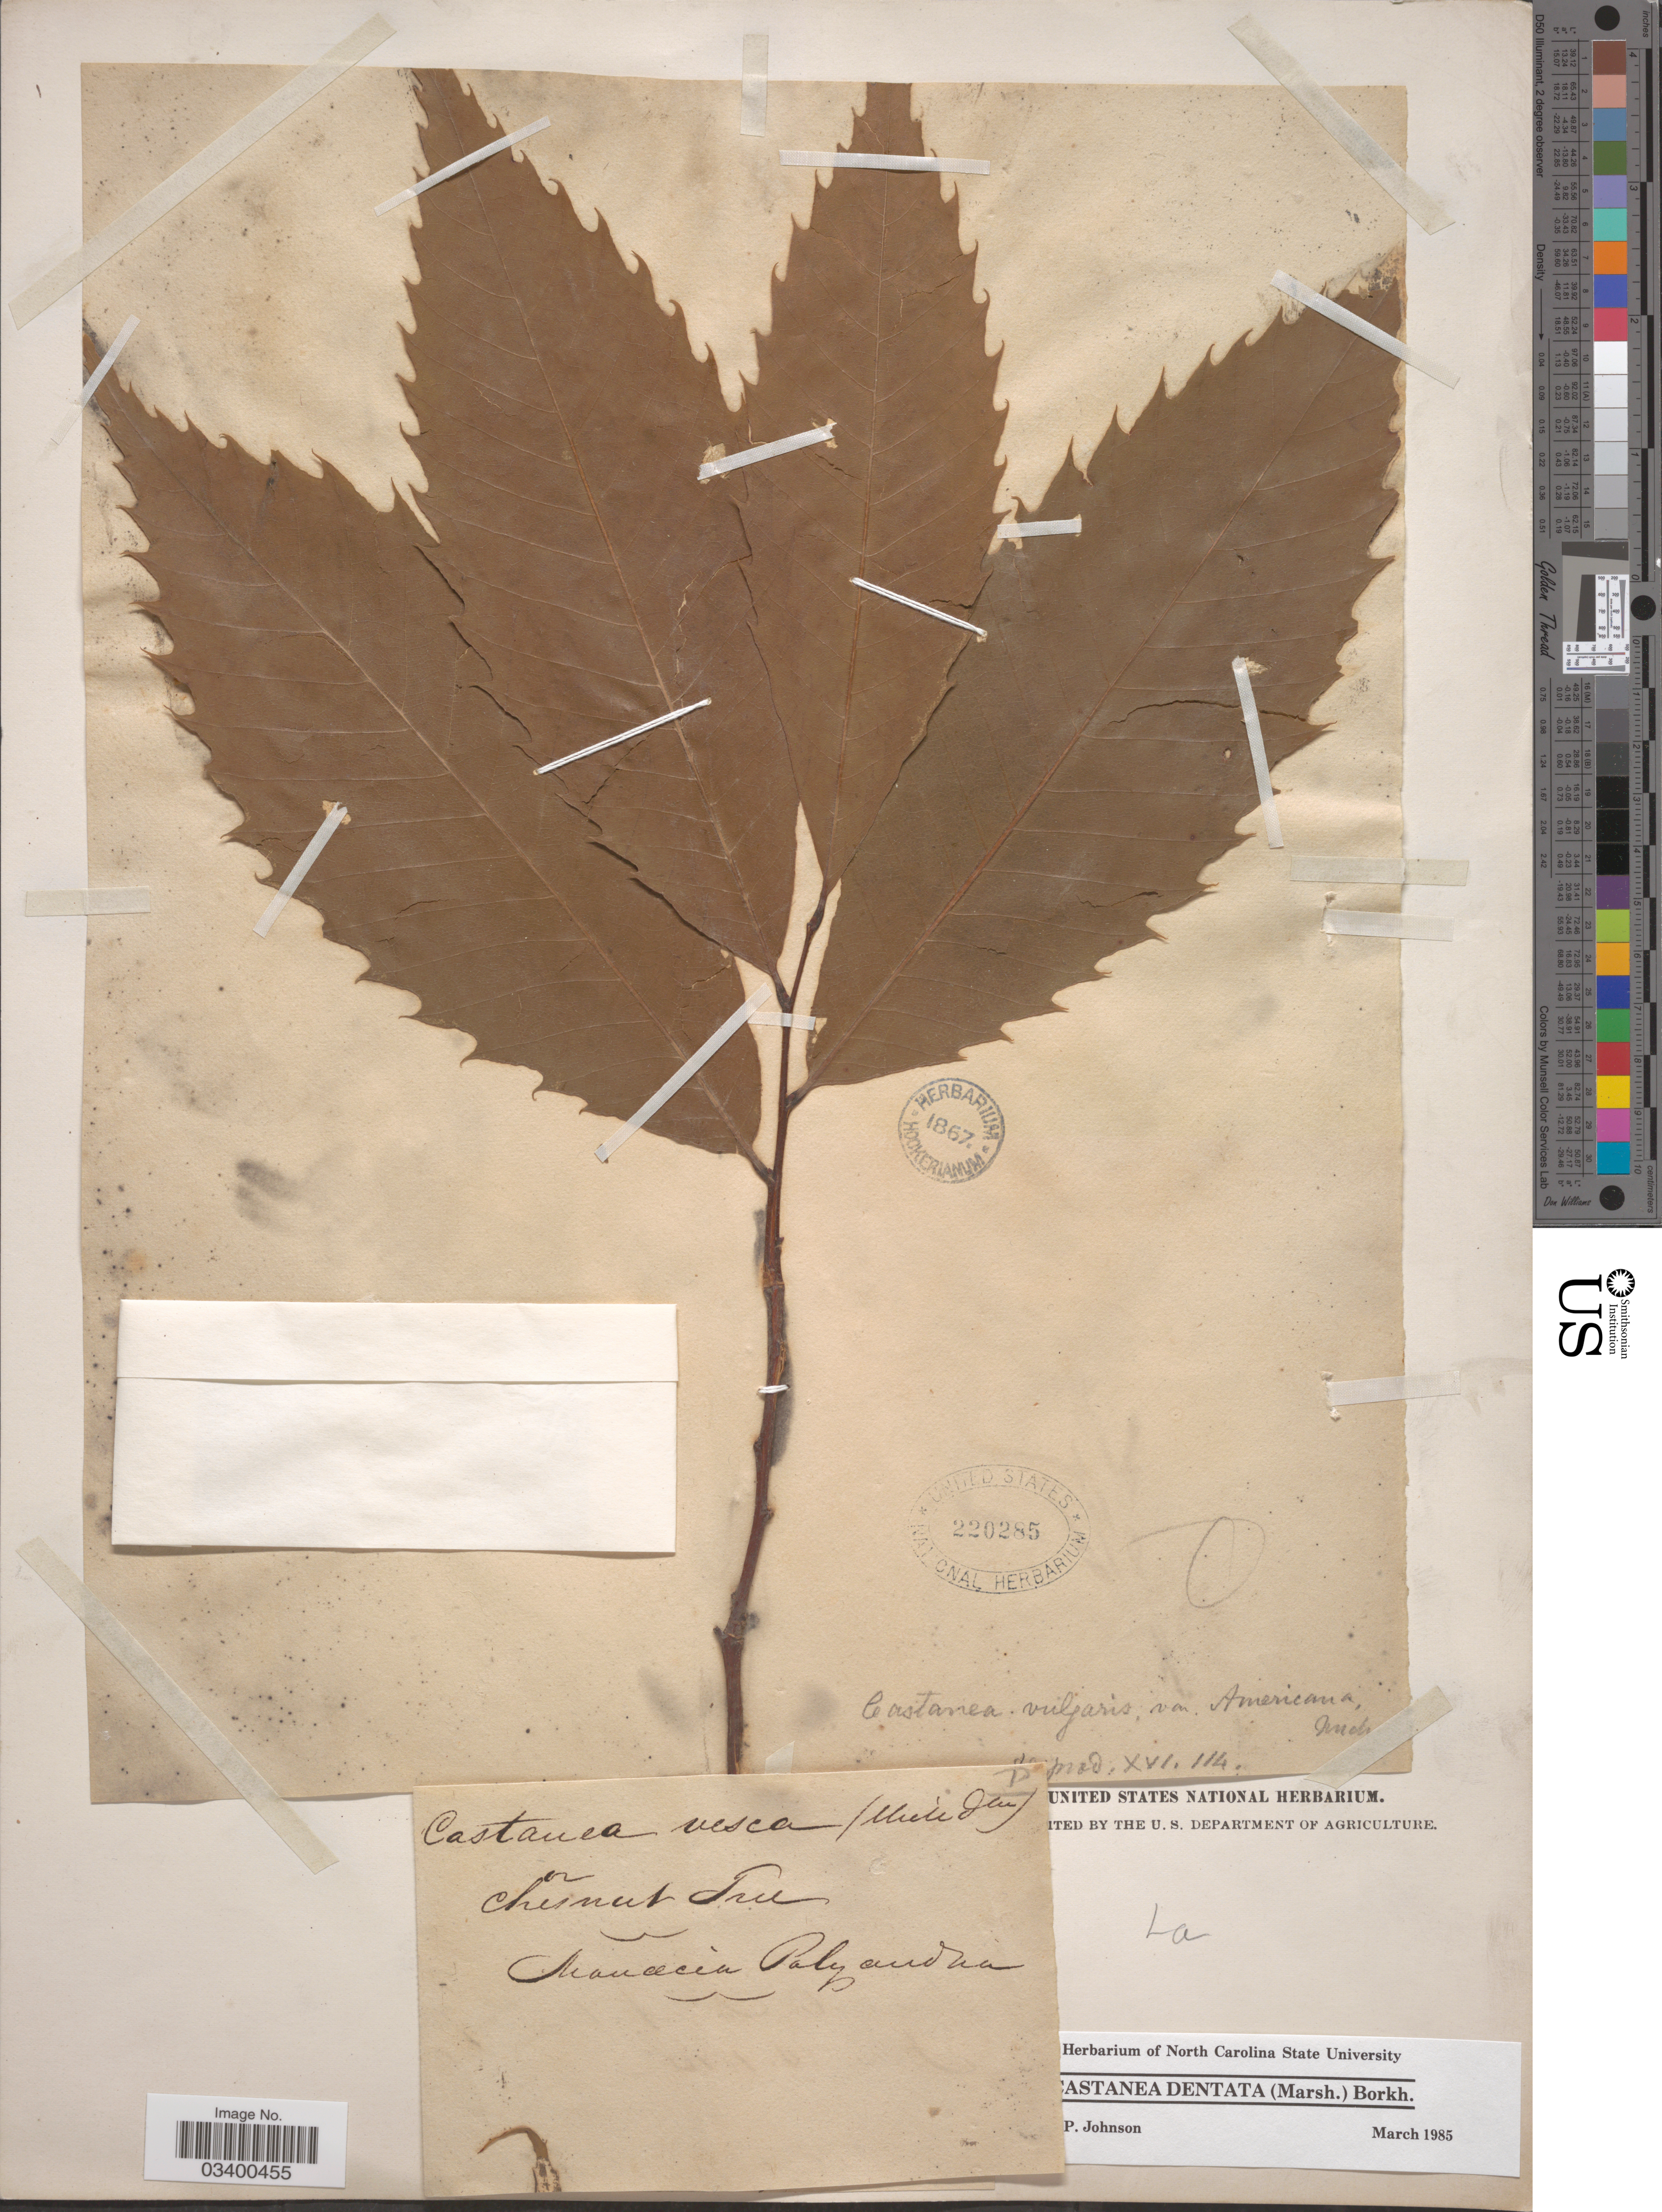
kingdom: Plantae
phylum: Tracheophyta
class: Magnoliopsida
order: Fagales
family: Fagaceae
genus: Castanea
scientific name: Castanea pumila var. pumila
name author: (L.) Mill.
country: United States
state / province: Louisiana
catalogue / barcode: US 220285